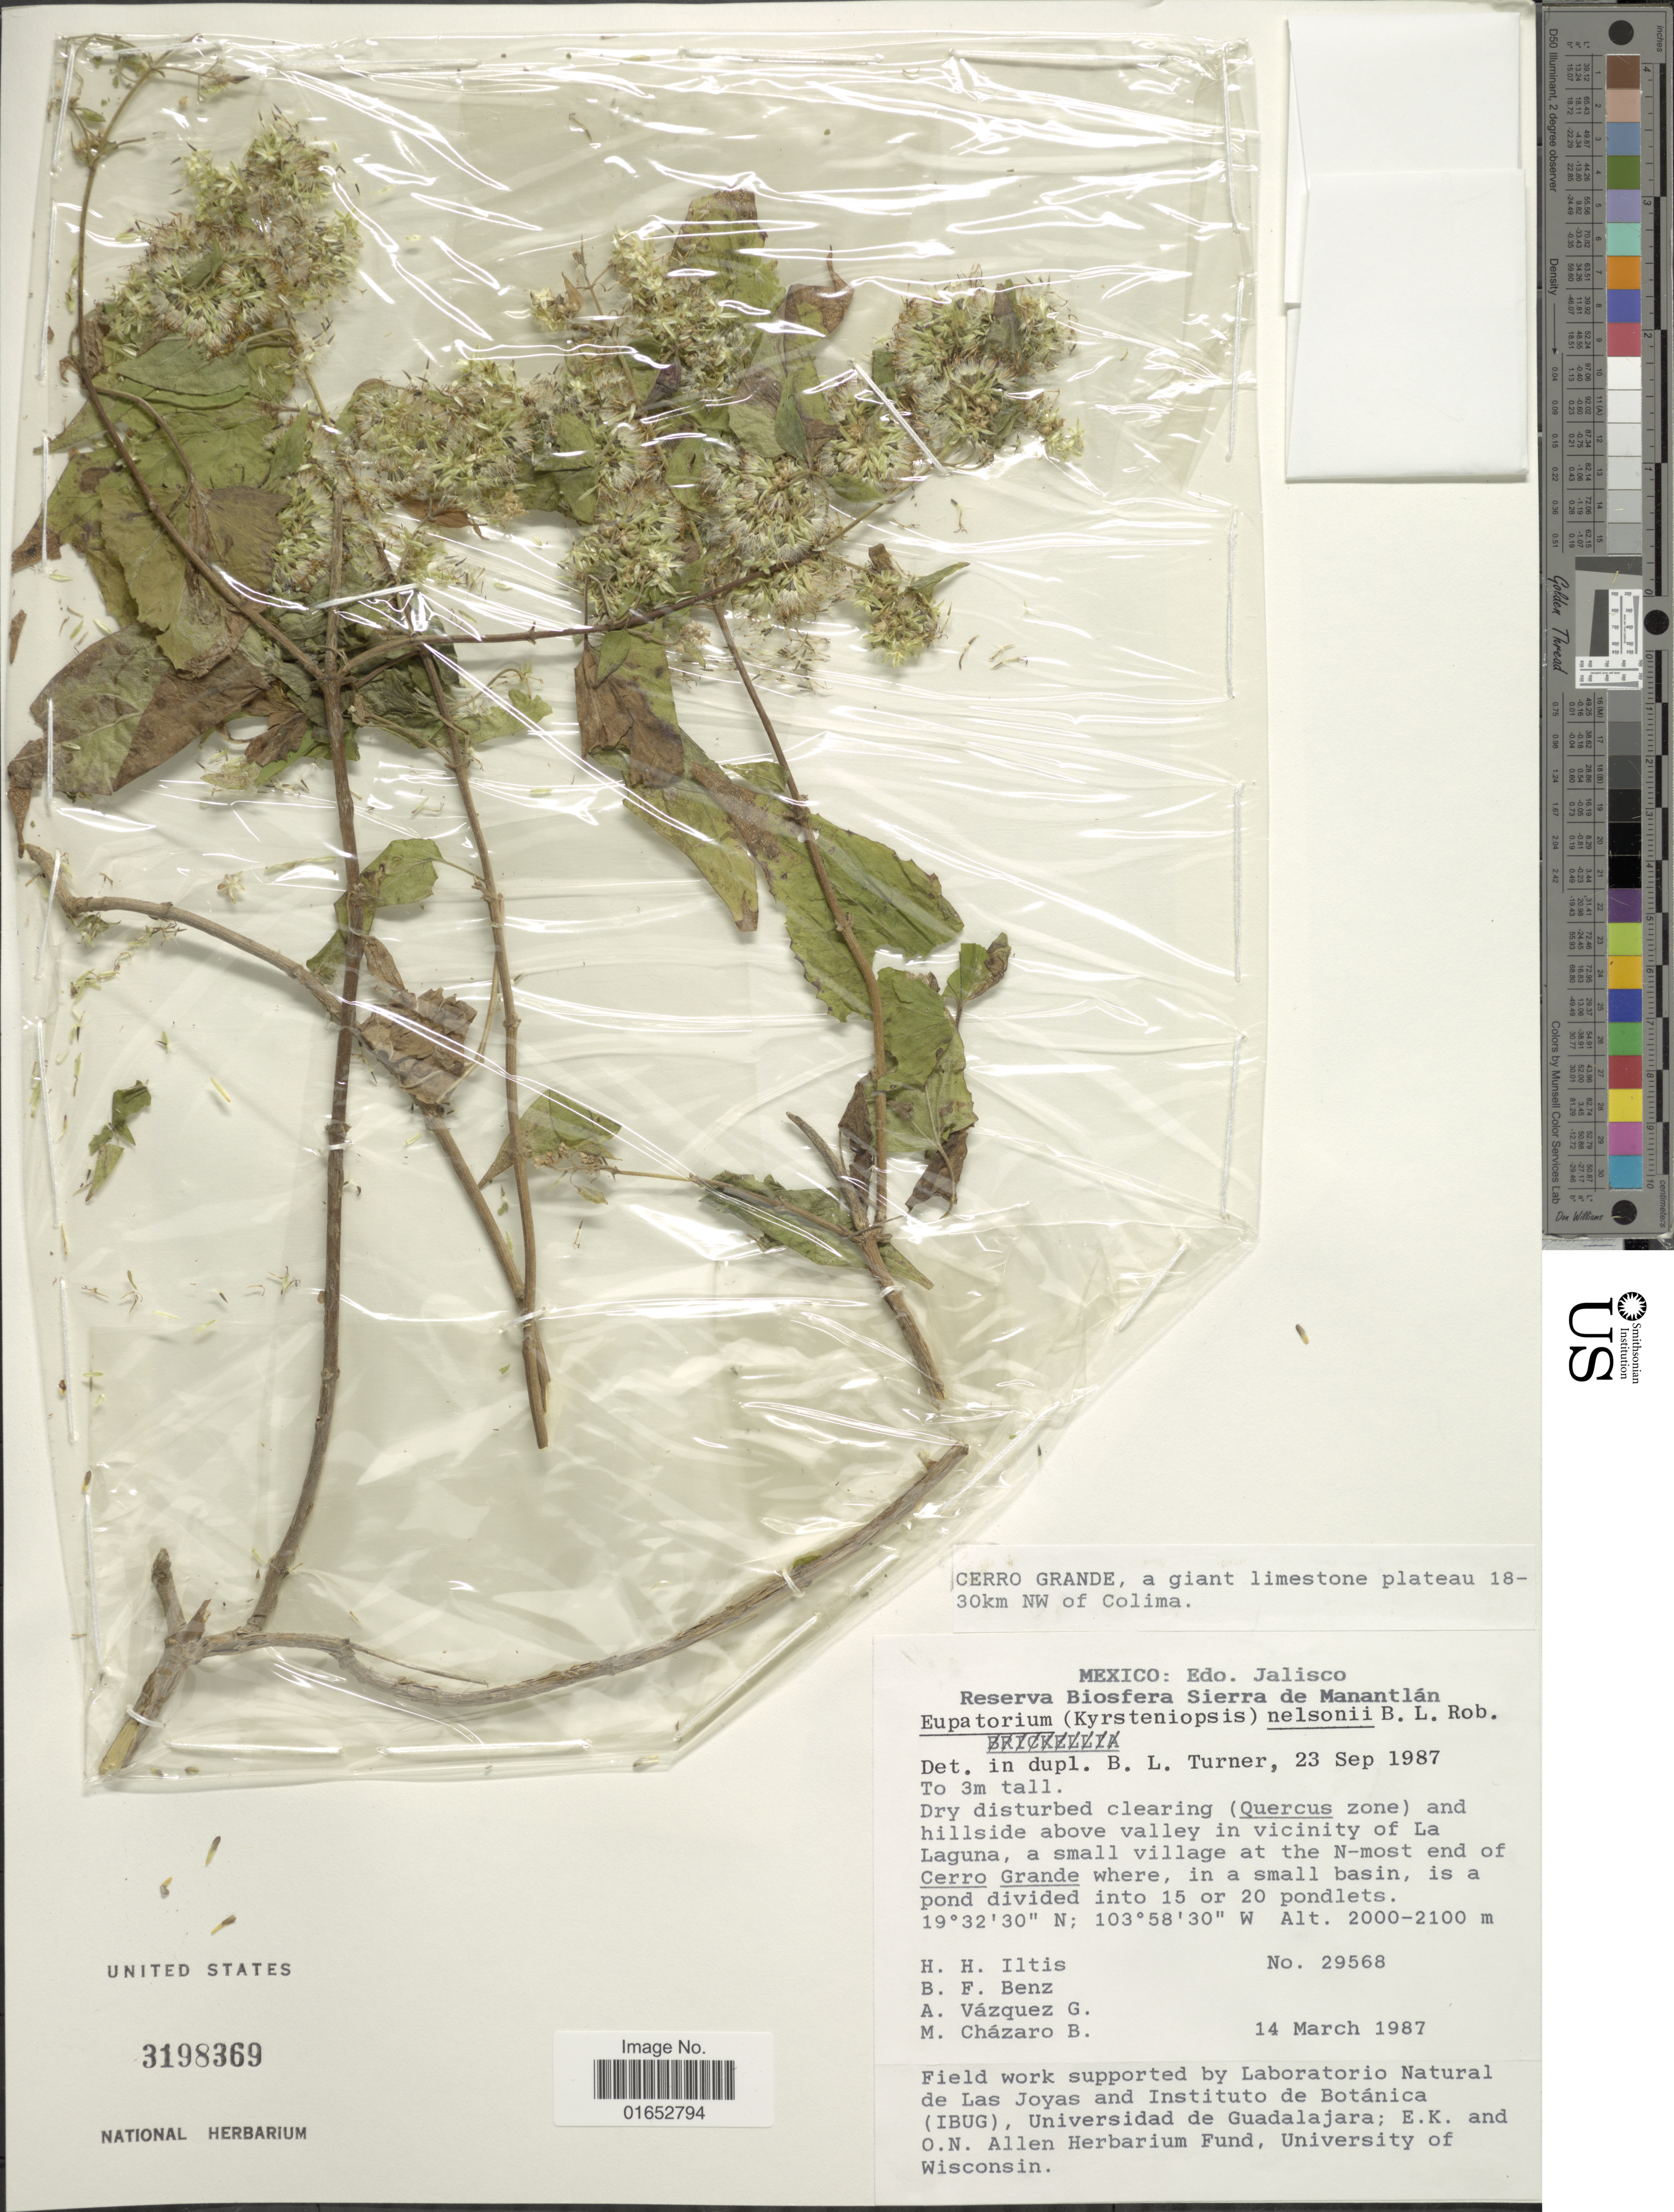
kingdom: Plantae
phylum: Tracheophyta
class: Magnoliopsida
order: Asterales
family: Asteraceae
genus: Kyrsteniopsis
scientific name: Kyrsteniopsis nelsonii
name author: (B.L. Rob.) R.M. King & H. Rob.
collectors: H. H. Iltis, B. F. Benz, J. A. Vázquez G. & M. de J. Cházaro Basáñoez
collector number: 29568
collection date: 1987-03-14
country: Mexico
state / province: Jalisco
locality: Reserva Biosfera Sierra de Manantlán, dry disturbed clearing (Quercus zone) and hillside above valley in vicinity of La Laguna, a small village at the N-most end of Cerro Grande where, in a small basin, is a pond divided into 15 or 20 pondlets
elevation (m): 2000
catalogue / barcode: US 3198369